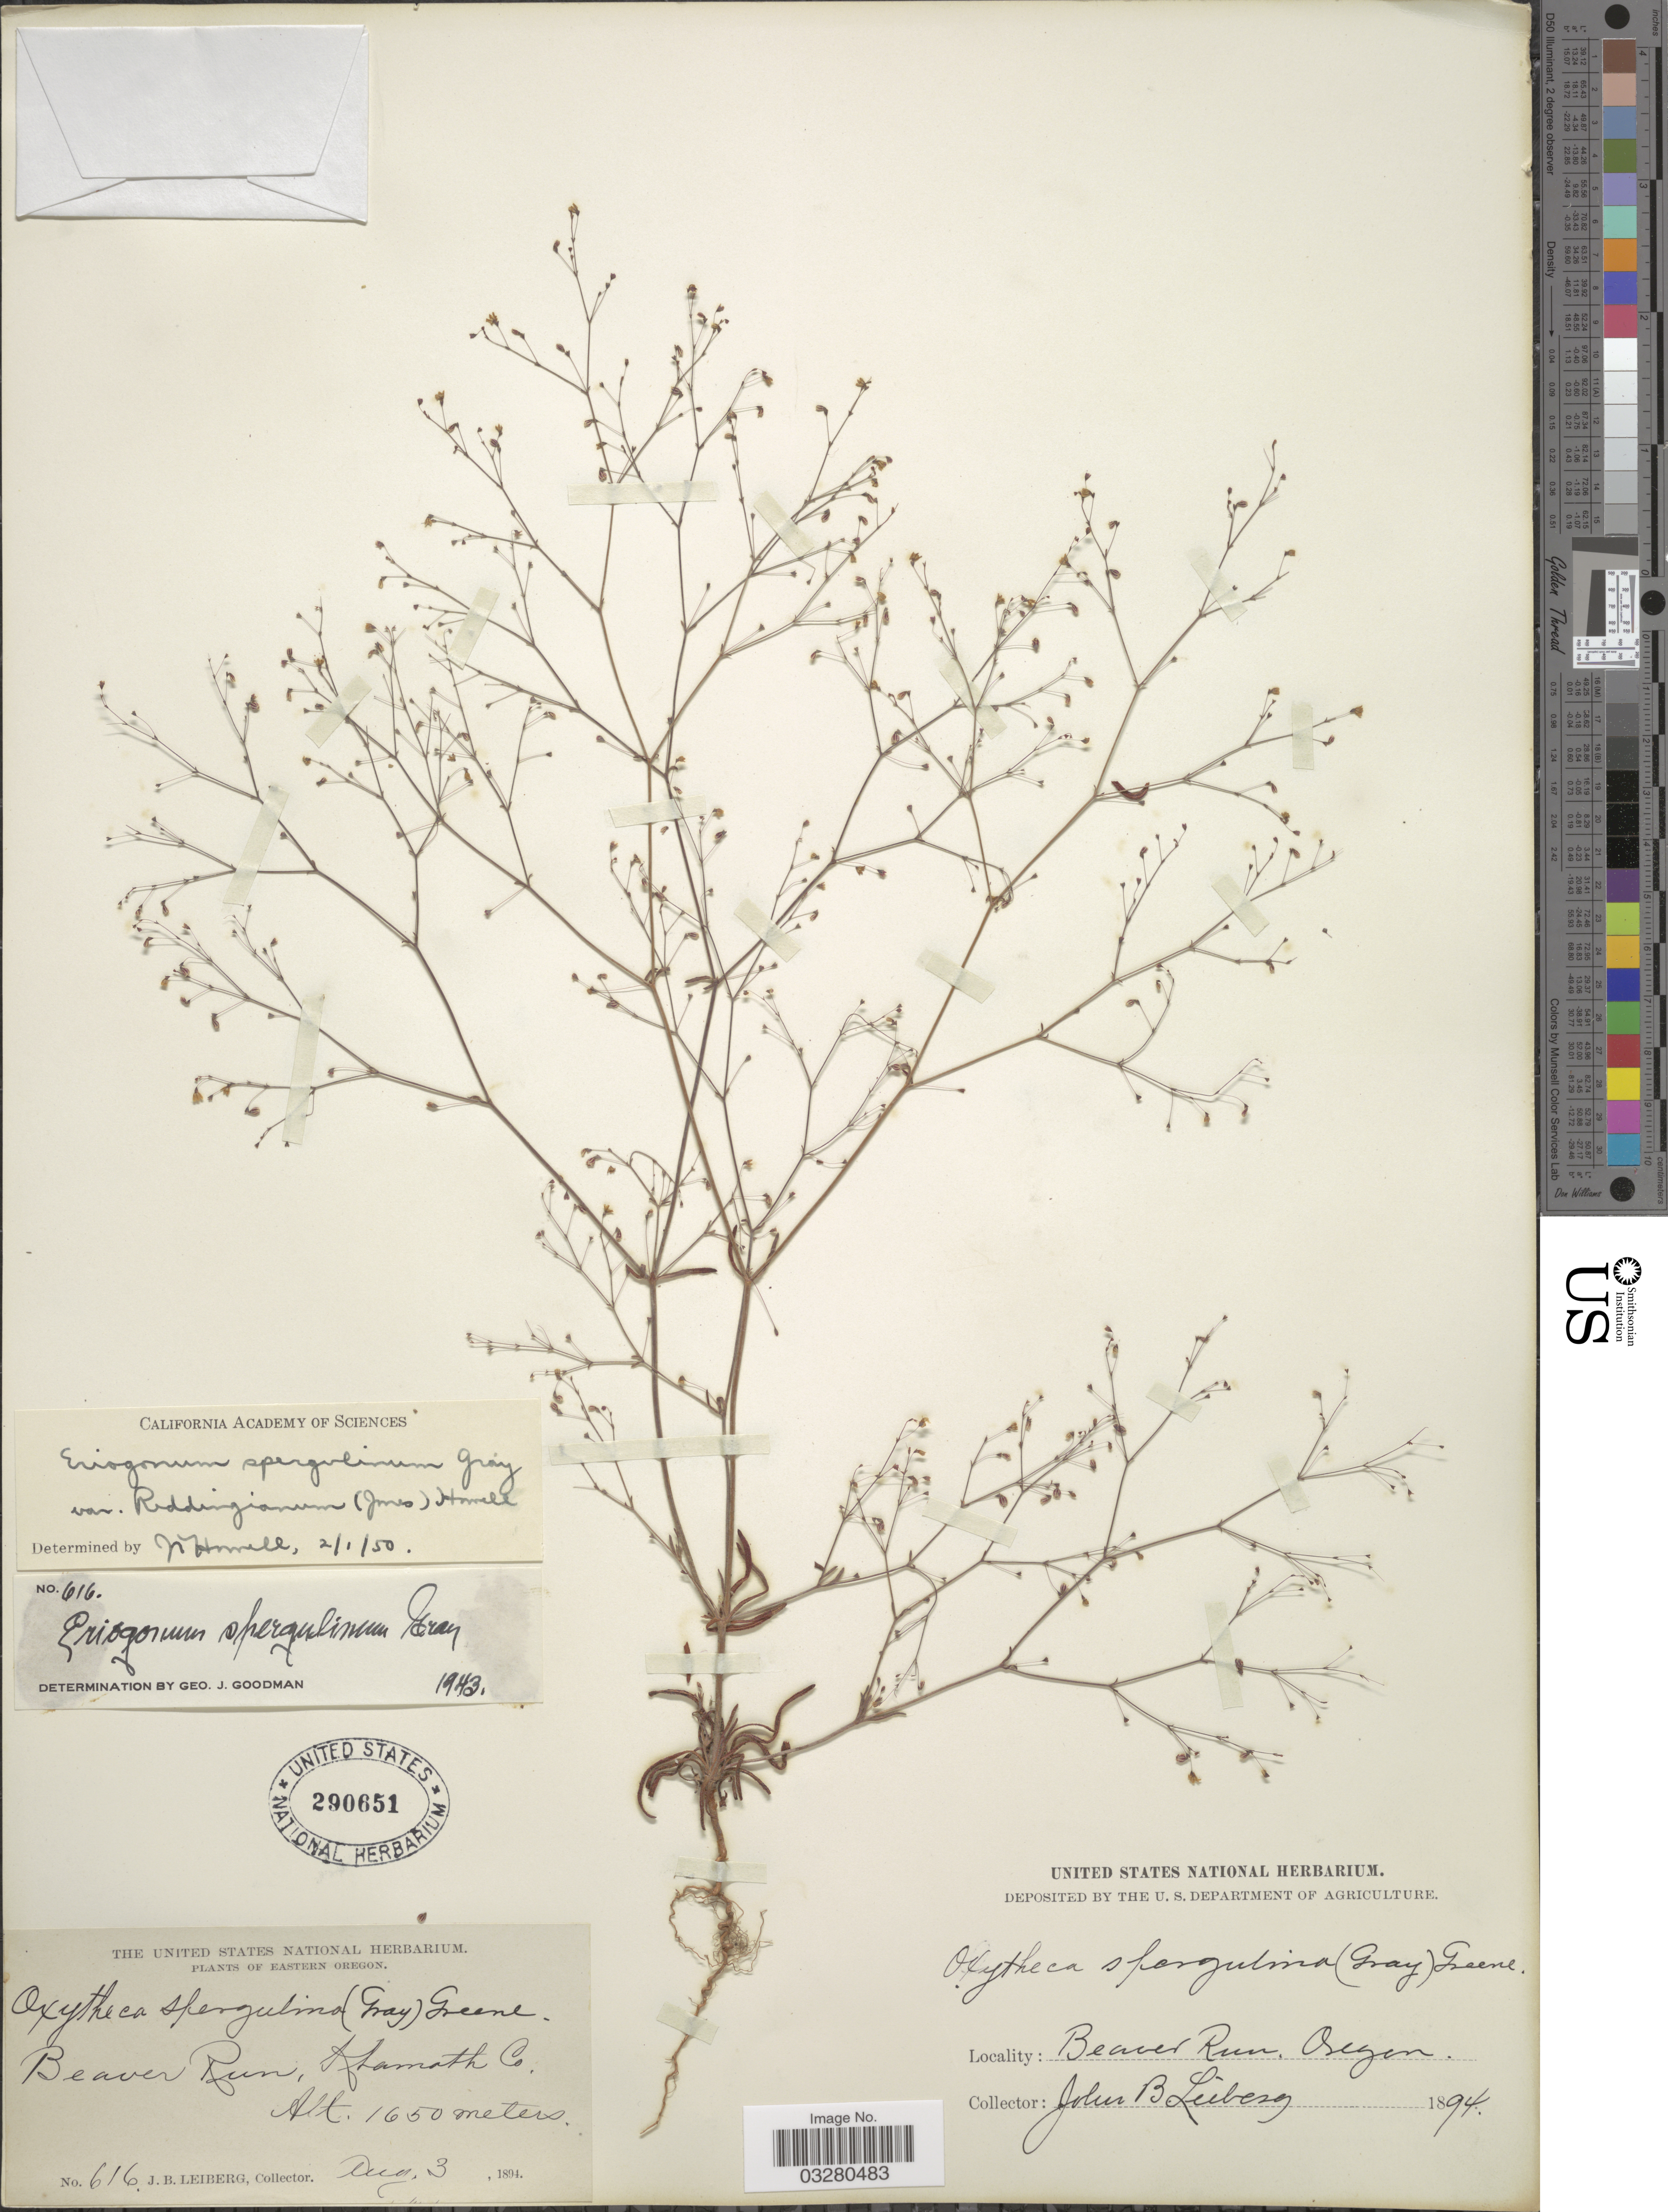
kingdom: Plantae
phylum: Tracheophyta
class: Magnoliopsida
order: Caryophyllales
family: Polygonaceae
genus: Eriogonum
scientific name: Eriogonum spergulinum var. reddingianum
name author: (M.E. Jones) J.T. Howell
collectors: J. B. Leiberg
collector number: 616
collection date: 1894-08-03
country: United States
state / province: Oregon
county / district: Klamath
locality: Eastern Oregon. Beaver Run, Klamath Co.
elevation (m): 1650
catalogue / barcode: US 290651